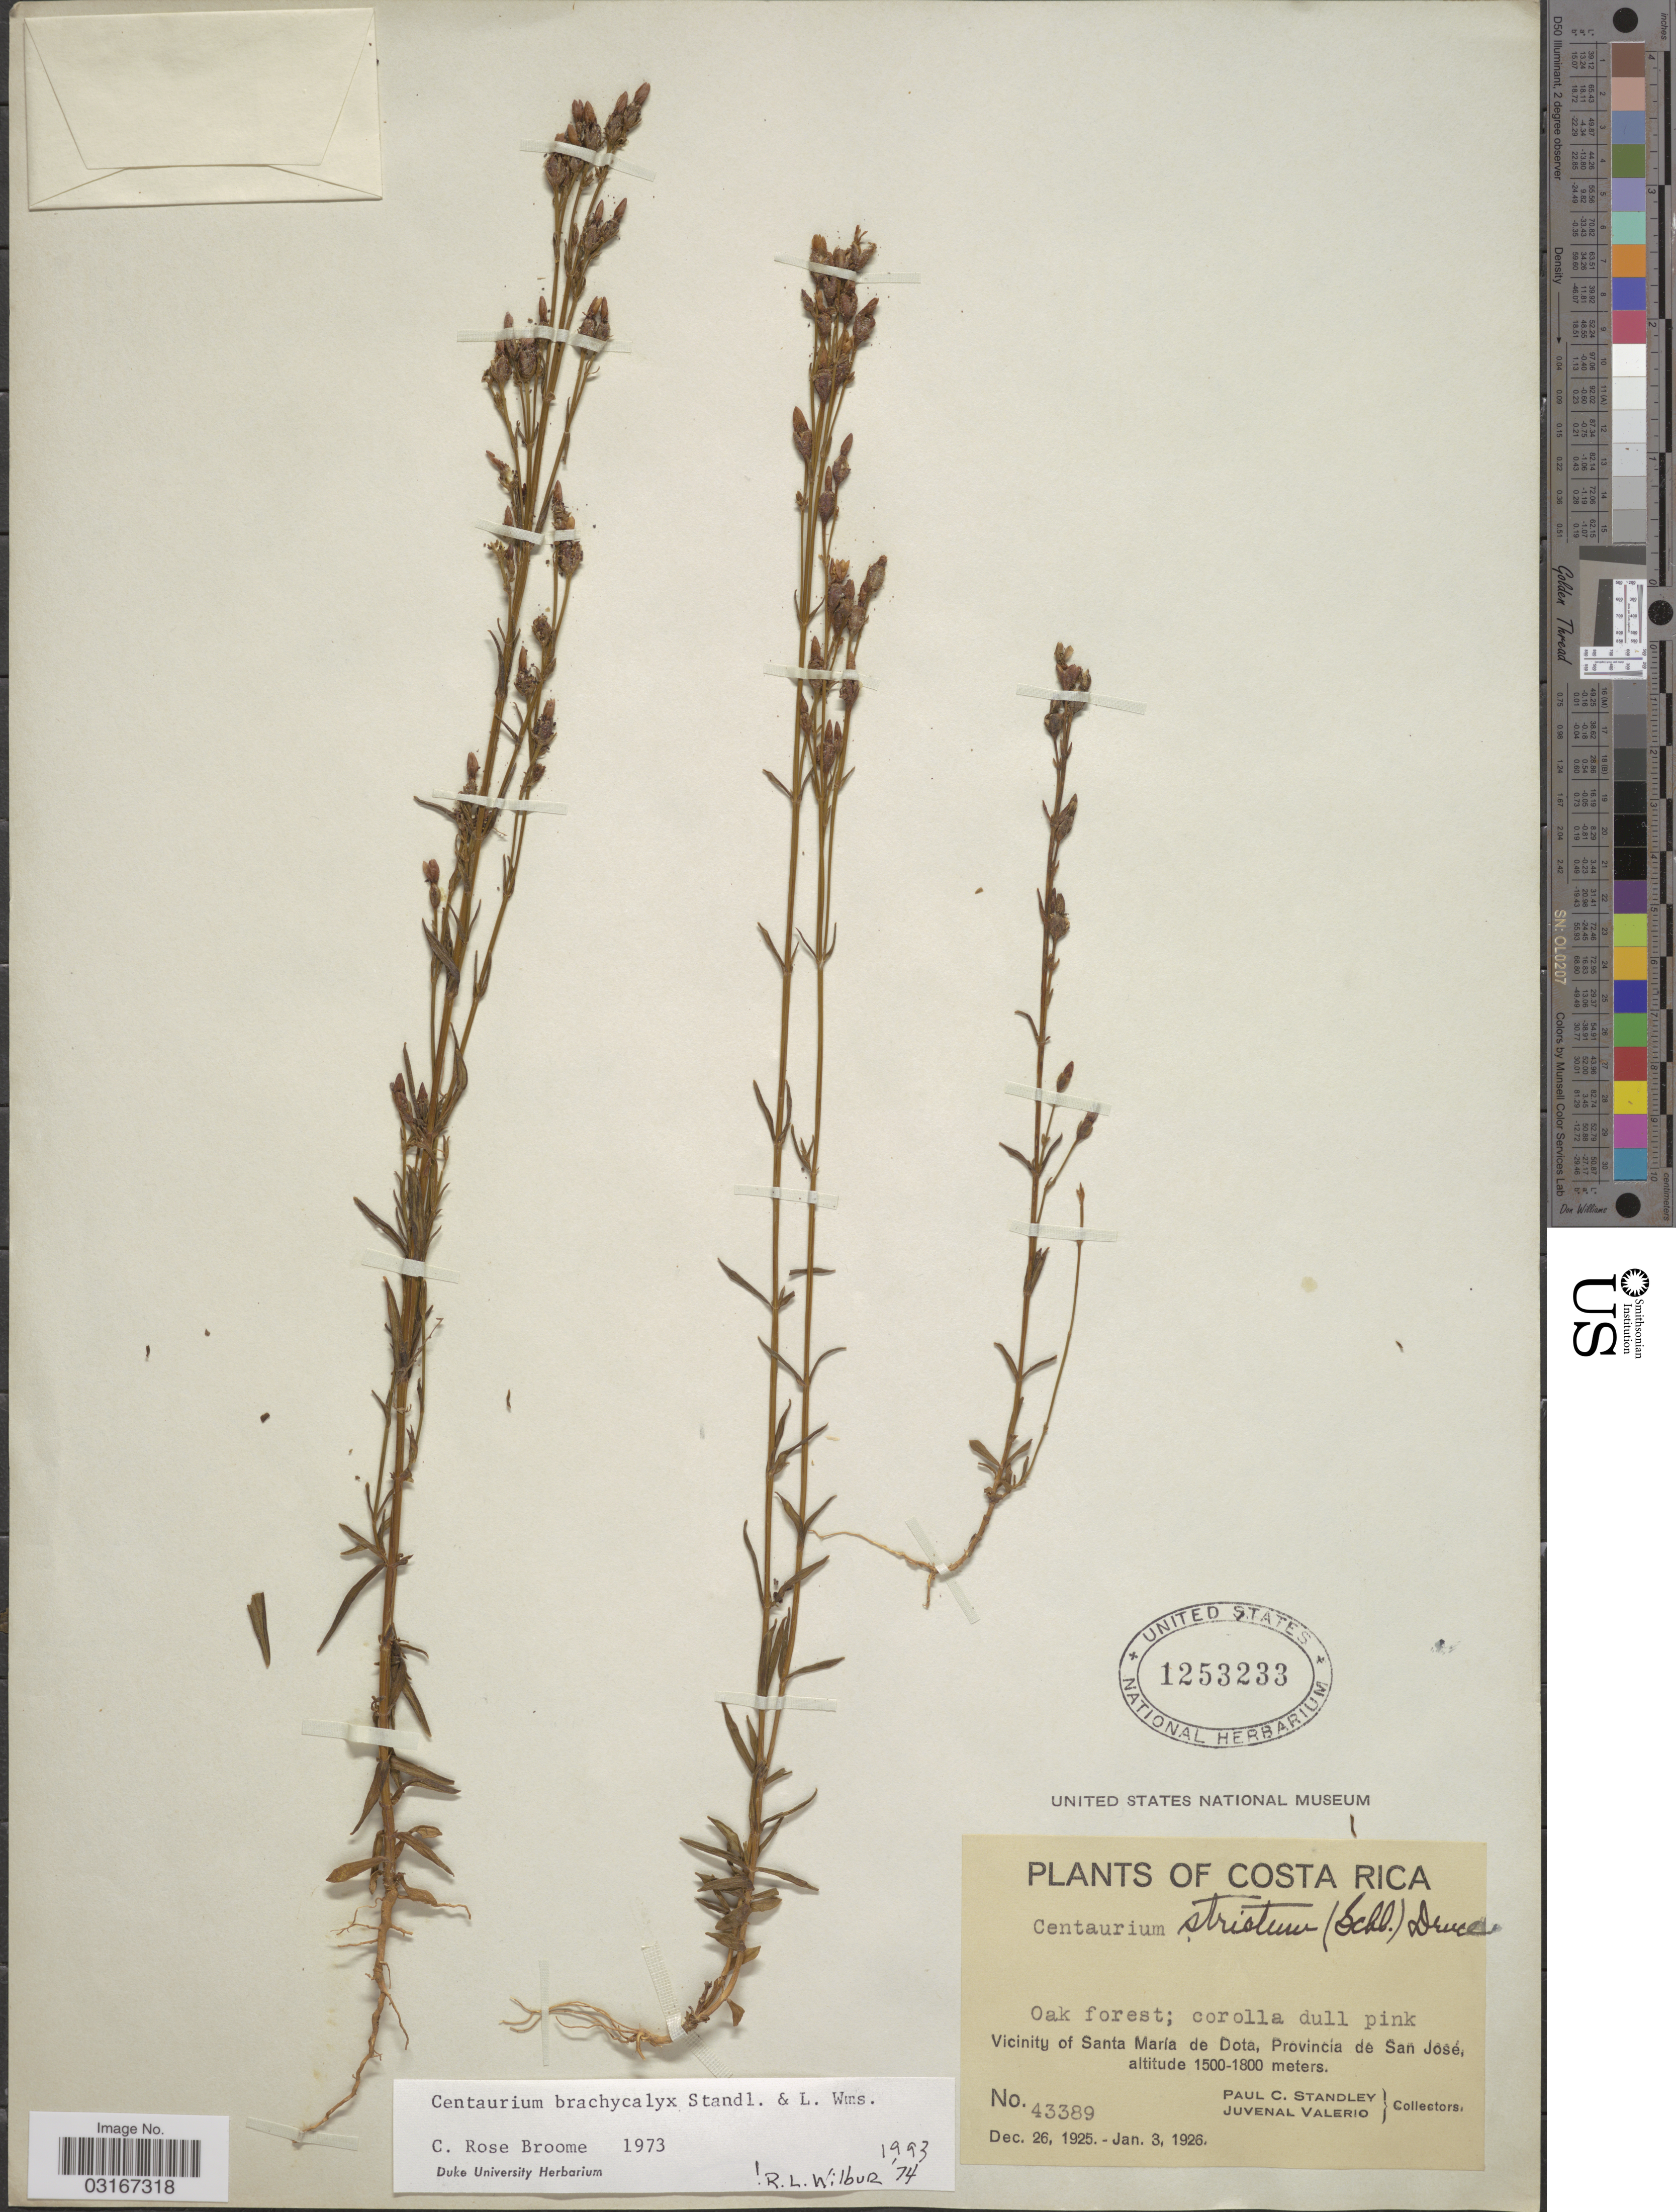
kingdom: Plantae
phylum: Tracheophyta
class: Magnoliopsida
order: Gentianales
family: Gentianaceae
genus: Centaurium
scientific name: Centaurium brachycalyx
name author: Standl. & L.O. Williams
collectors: P. C. Standley & J. Valerio R.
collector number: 43389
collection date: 1925-12-26/1926-01-03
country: Costa Rica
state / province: San José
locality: Vicinity of Santa María de Dota.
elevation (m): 1500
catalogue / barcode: US 1253233